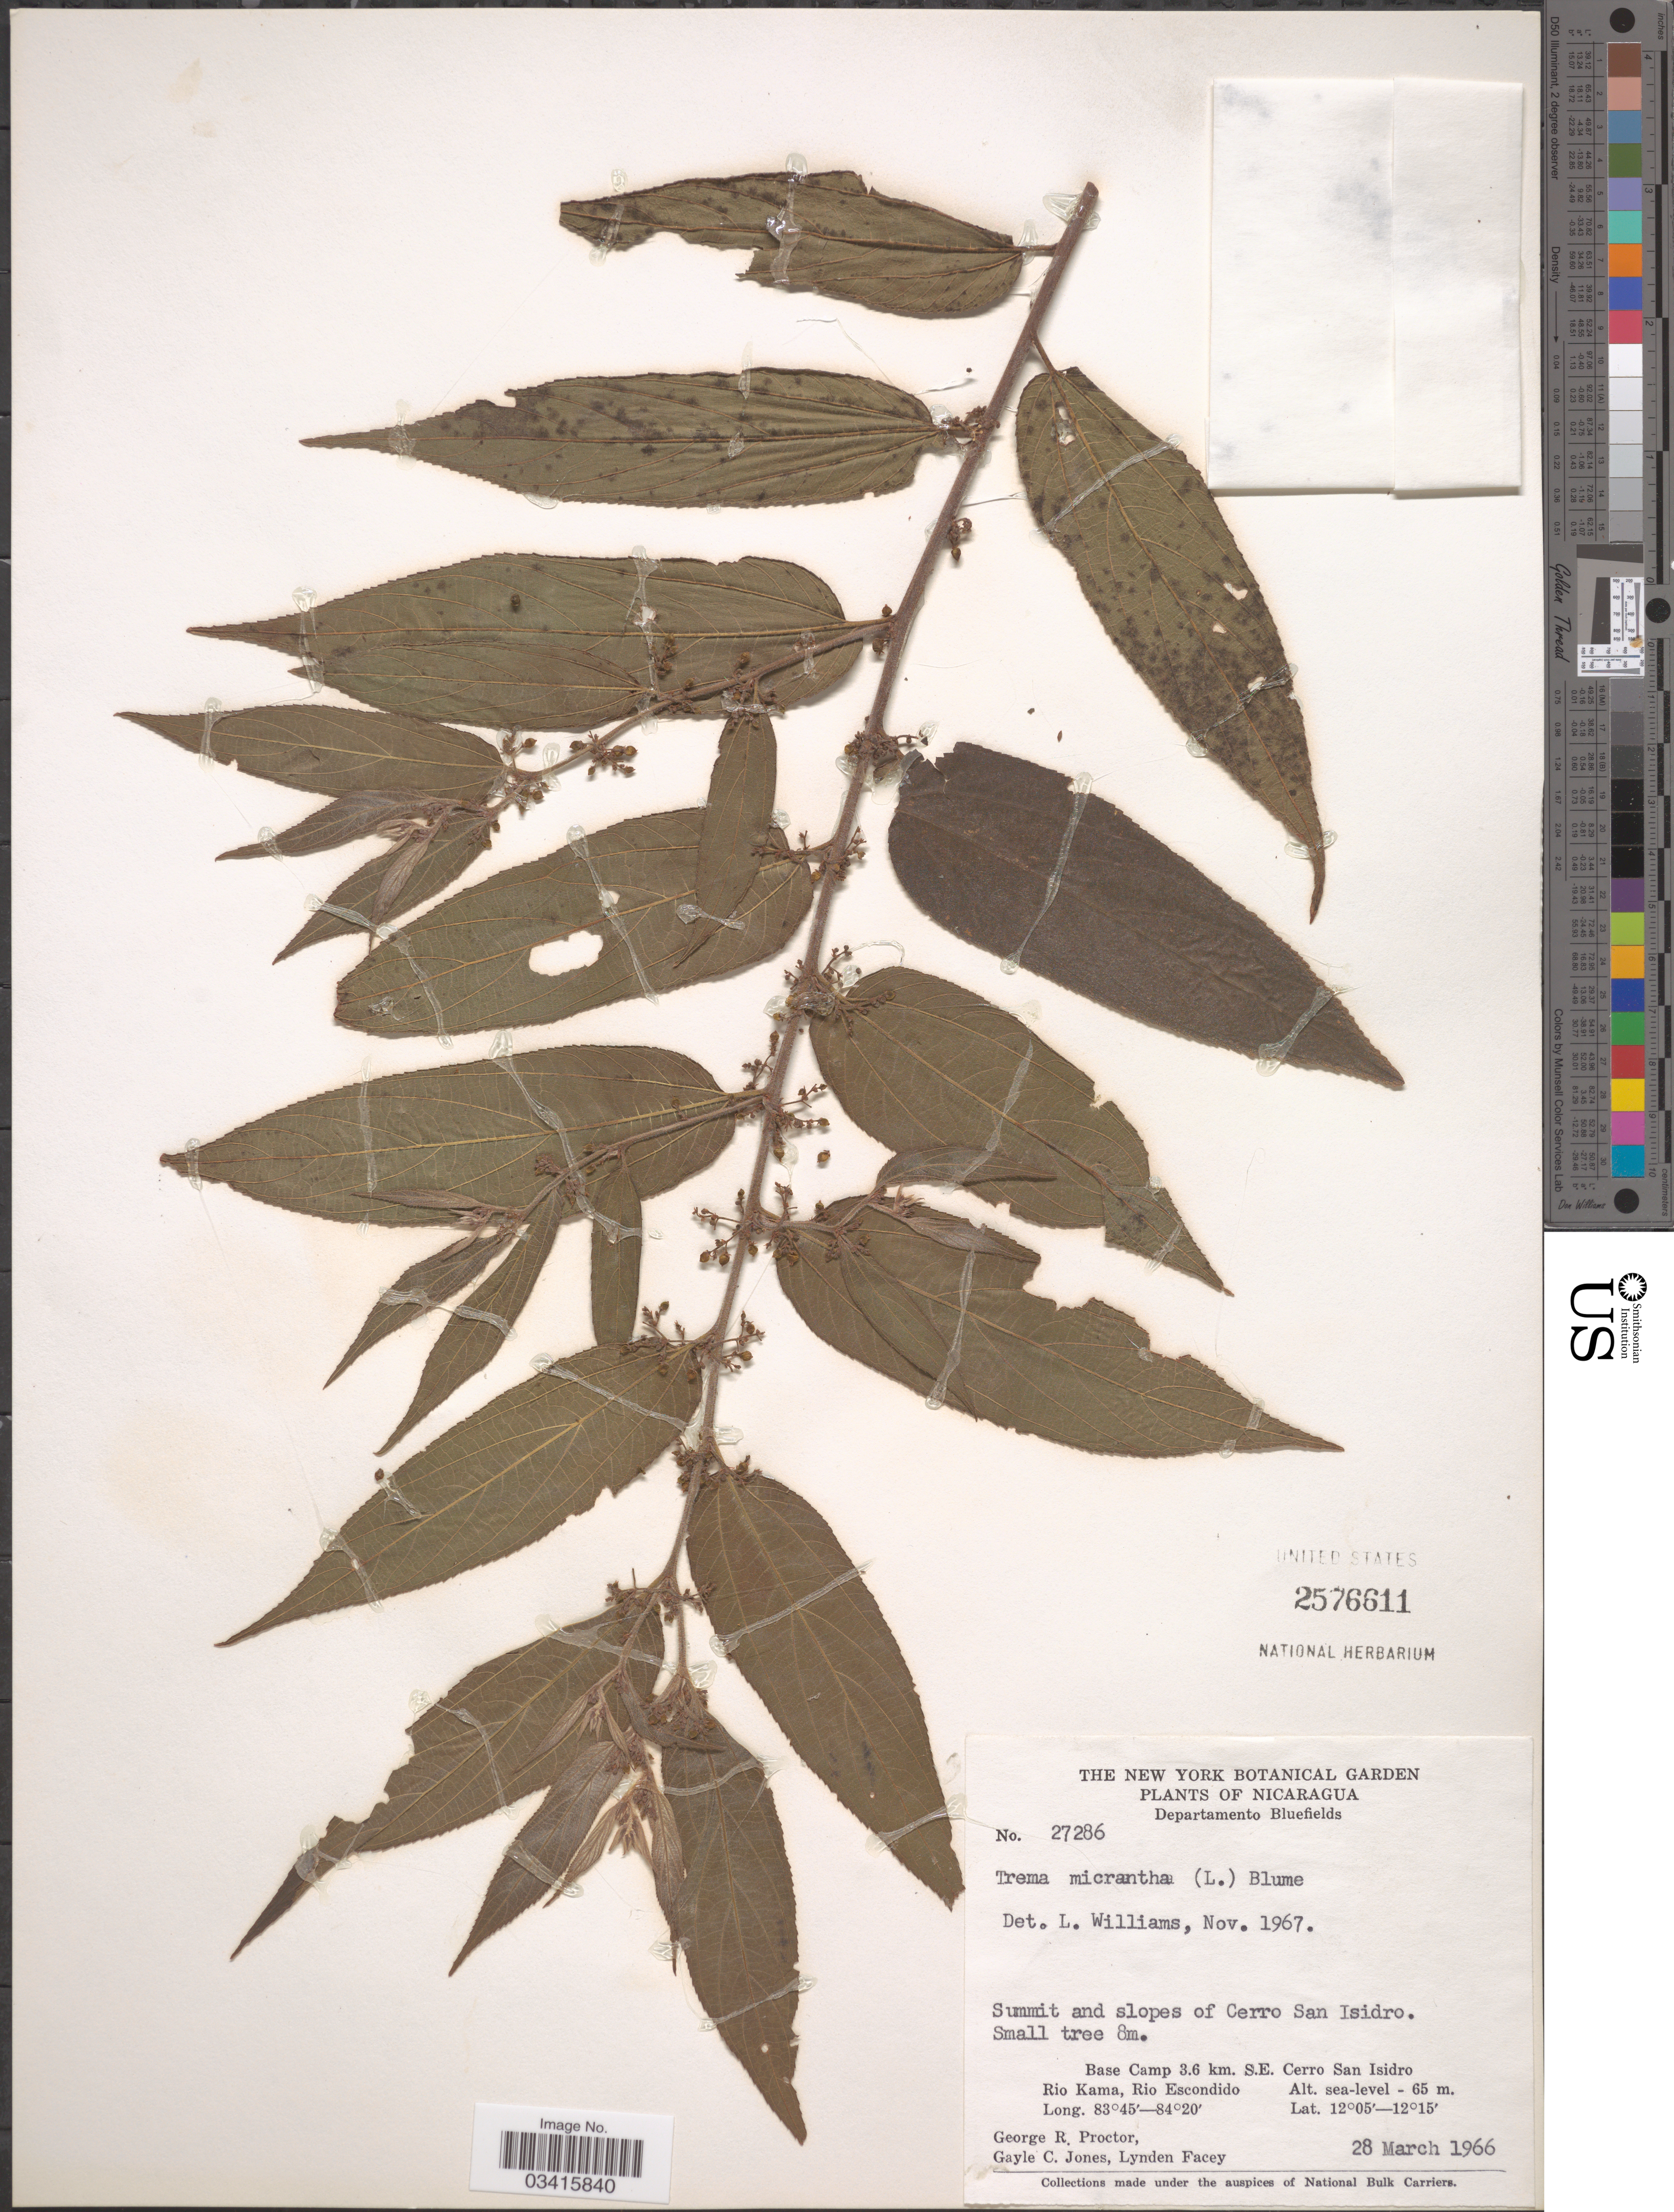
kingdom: Plantae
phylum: Tracheophyta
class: Magnoliopsida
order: Rosales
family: Cannabaceae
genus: Trema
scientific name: Trema micranthum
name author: (L.) Blume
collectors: G. Proctor, G. C. Jones & L. Facey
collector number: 27286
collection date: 1966-03-28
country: Nicaragua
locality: Departamento Bluefields. Summit and slopes of Cerro San Isidro. Base Camp 3.6 km. S.E. Cerro San Isidro, Rio Kama, Rio Escondido.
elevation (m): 0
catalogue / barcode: US 2576611